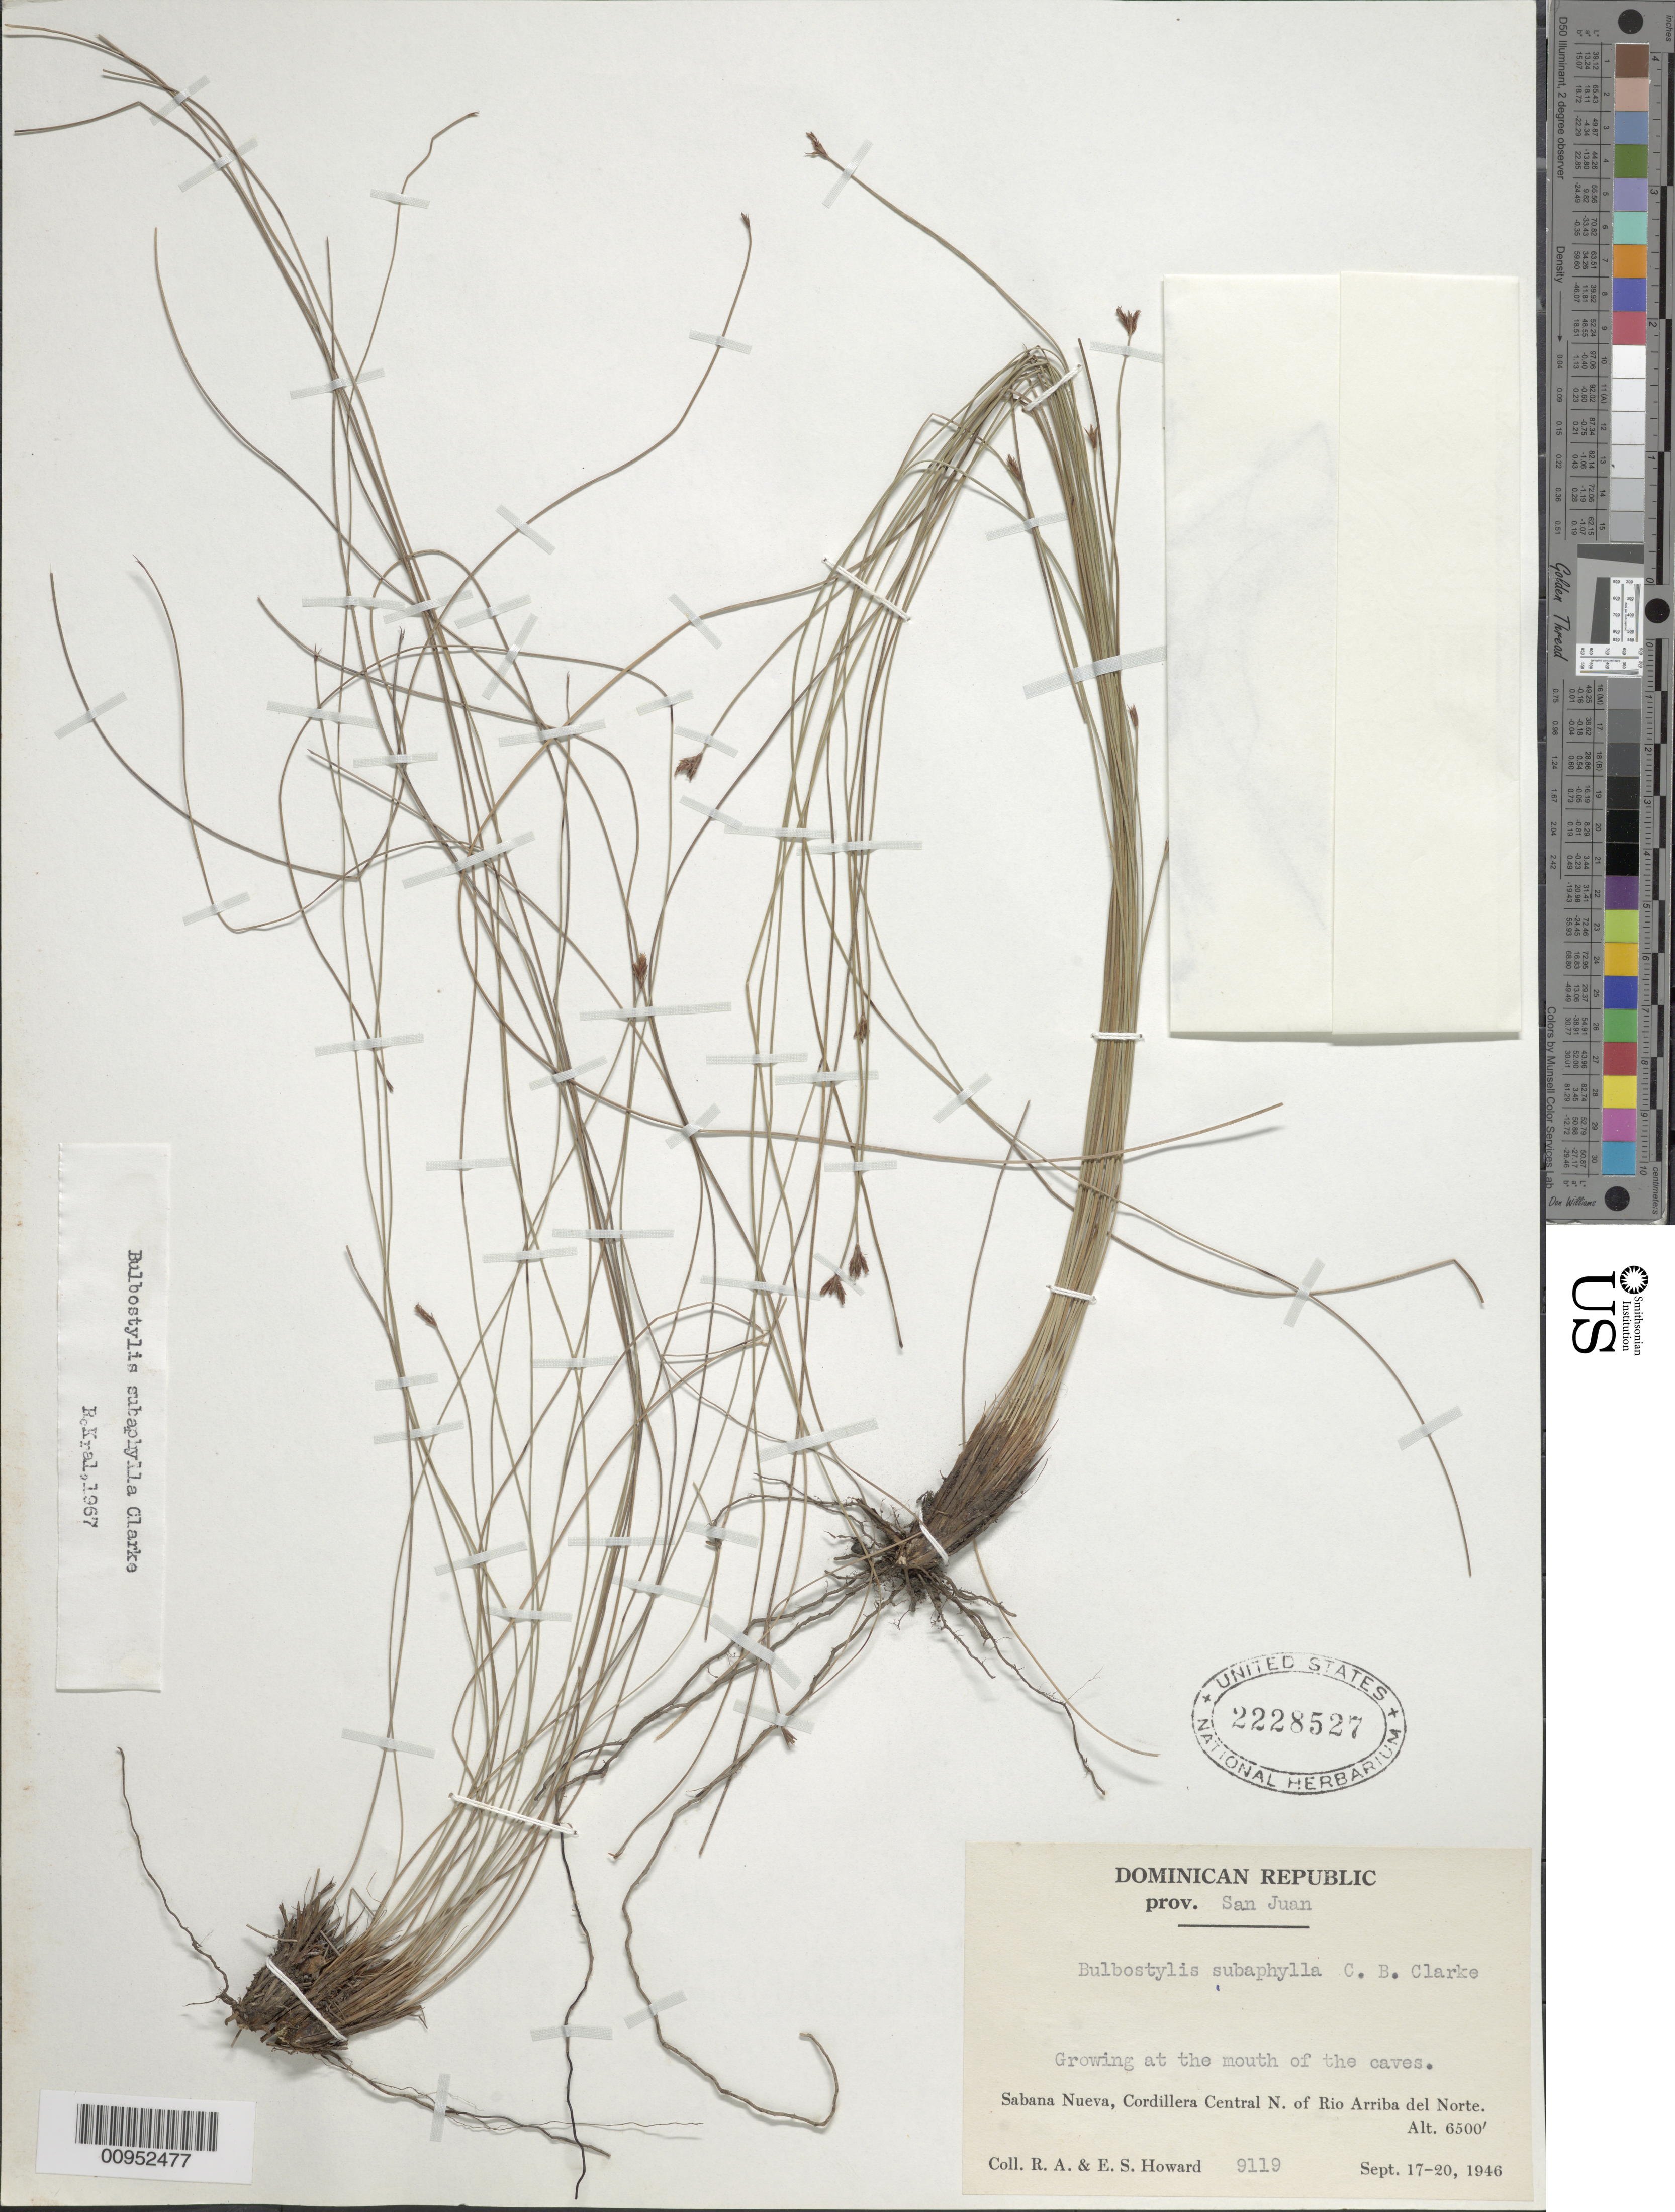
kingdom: Plantae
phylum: Tracheophyta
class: Liliopsida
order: Poales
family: Cyperaceae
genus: Bulbostylis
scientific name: Bulbostylis subaphylla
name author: C.B. Clarke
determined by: Kral, Robert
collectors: R. A. Howard & E. S. Howard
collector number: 9119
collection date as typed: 17 Sep 1946 to 20 Se[ 1946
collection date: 1946-09-17/1946-09-20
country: Dominican Republic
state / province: San Juan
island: Hispaniola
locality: At the mouth of caves, Sabana Nueva, Cordillera Central N. of Rio Arriba del Norte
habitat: Growing at the mouth of caves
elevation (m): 1981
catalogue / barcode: US 2228527